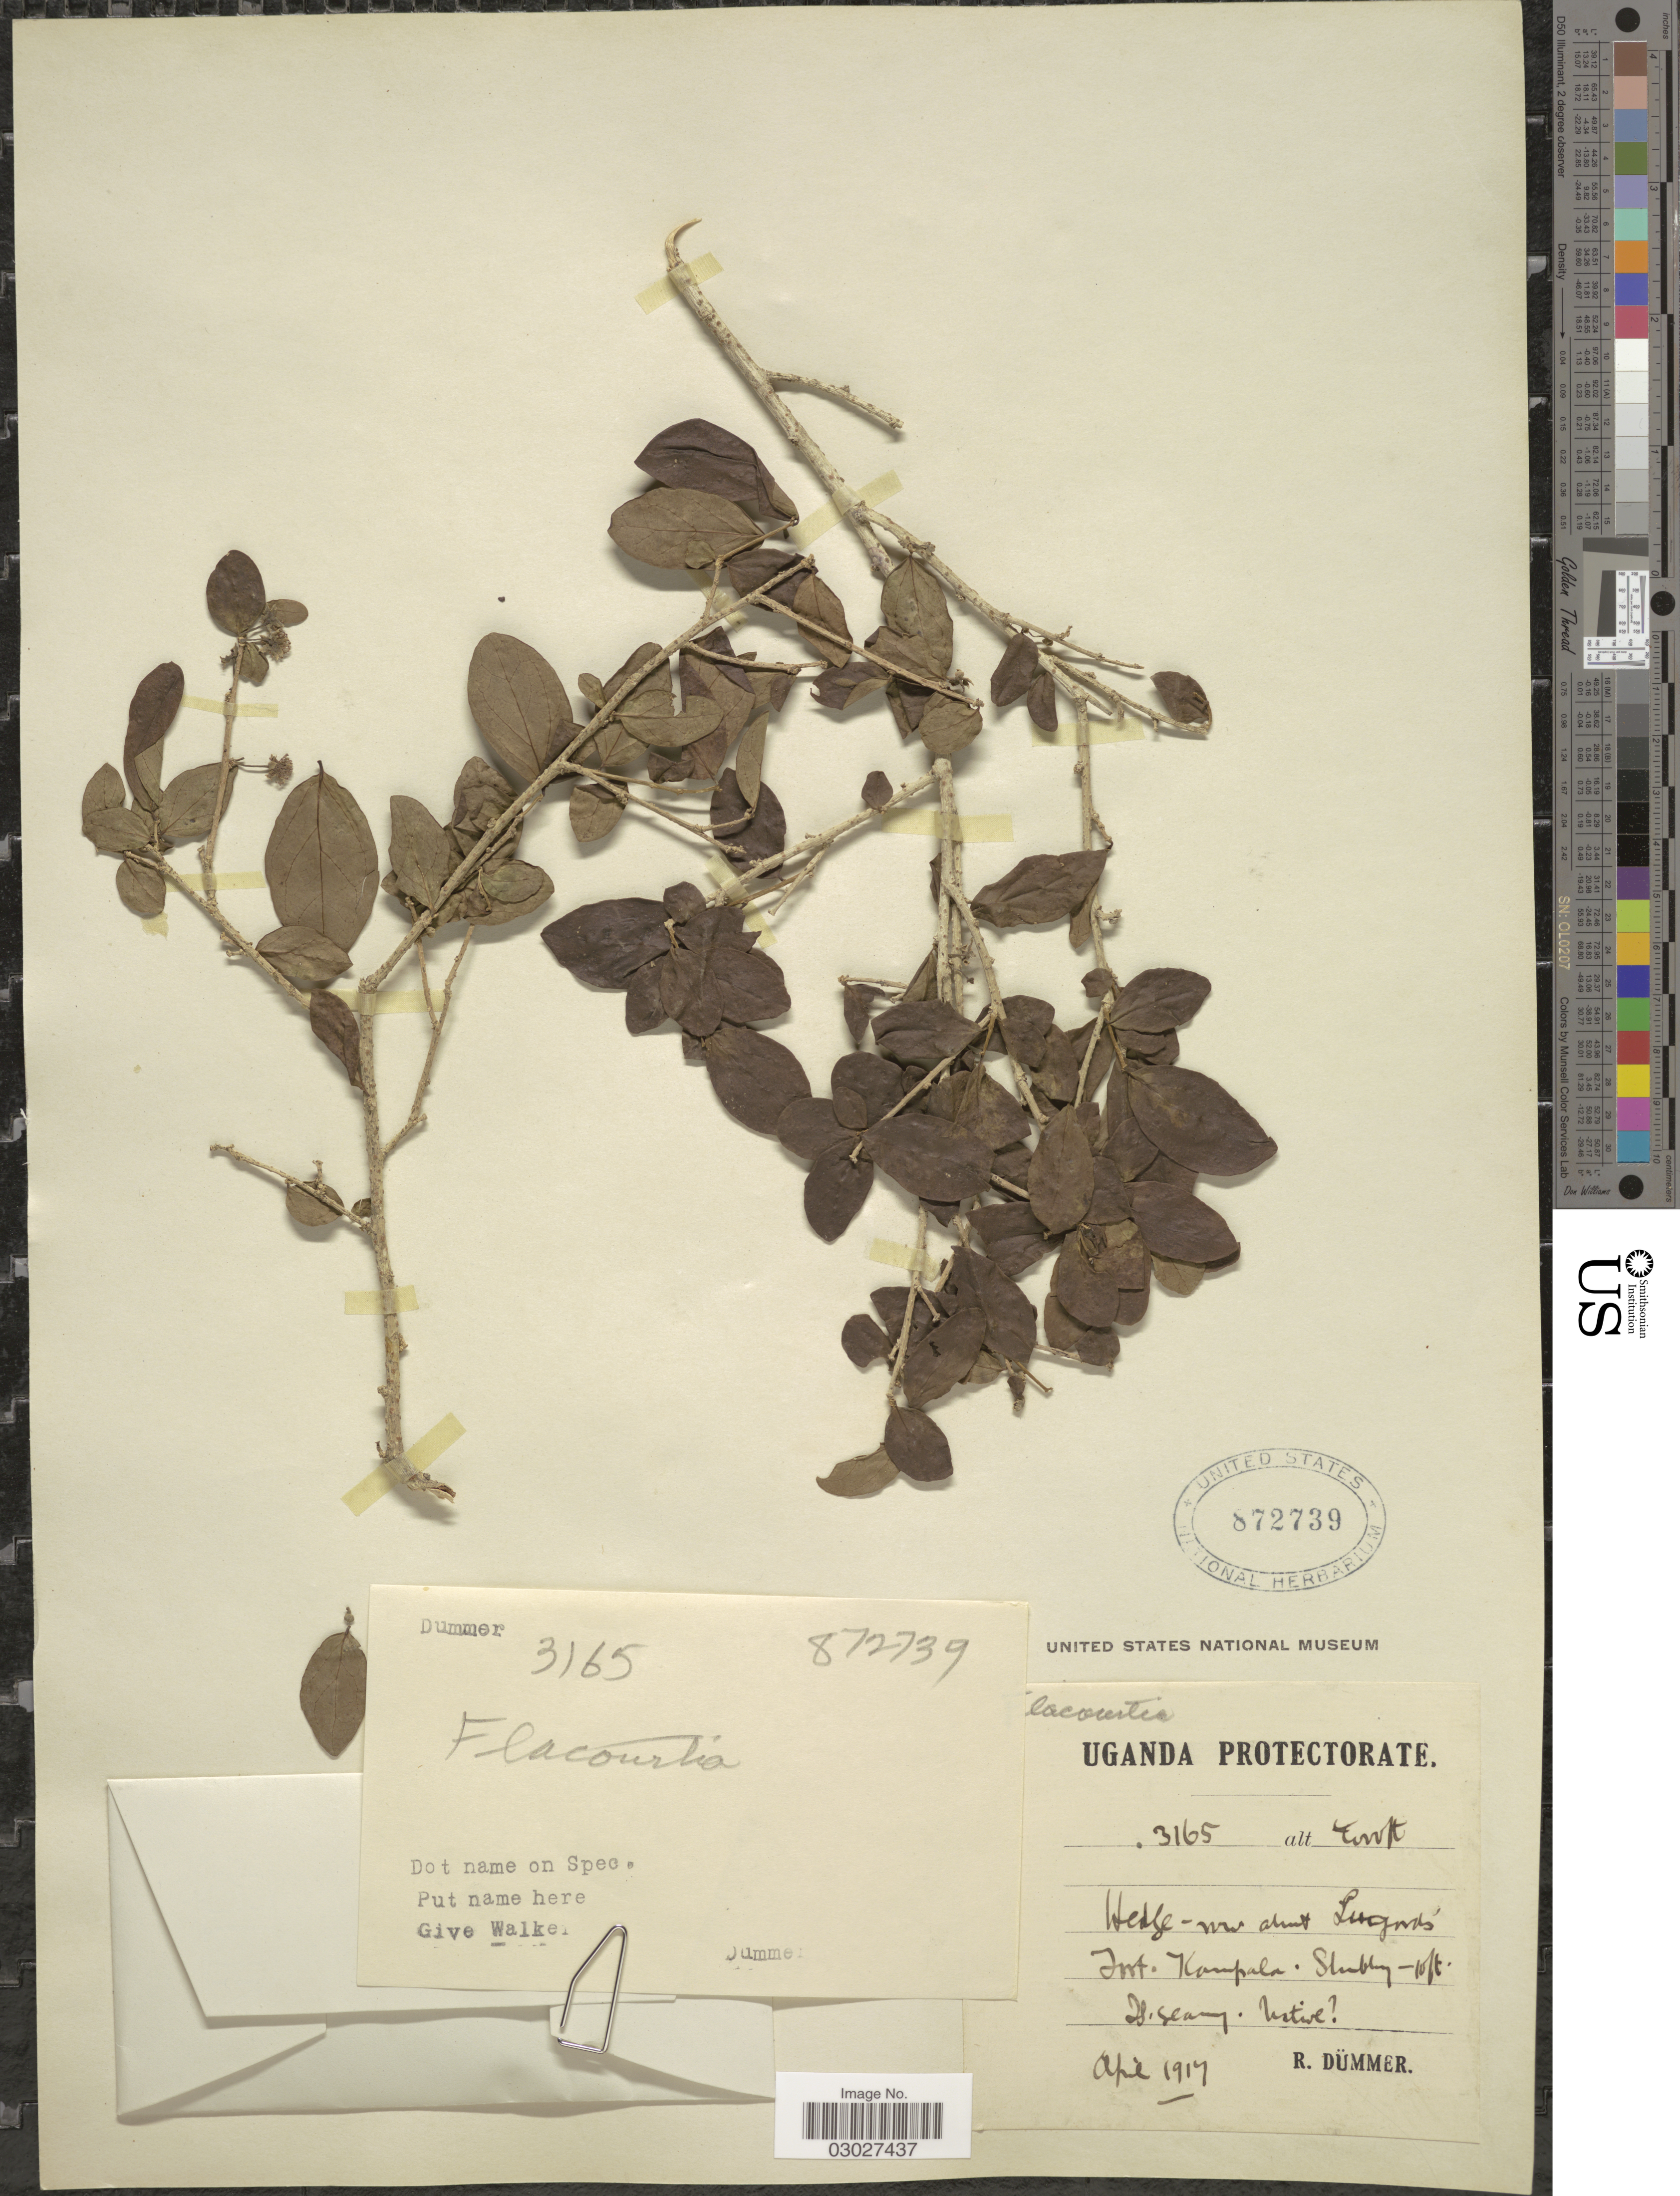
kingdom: Plantae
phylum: Tracheophyta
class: Magnoliopsida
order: Malpighiales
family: Salicaceae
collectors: R. A. Dümmer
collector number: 3165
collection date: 1914-04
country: Uganda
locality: Uganda Protectorate. Hedge - nw about Lugand's Fort Kampala.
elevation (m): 1219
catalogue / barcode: US 872739